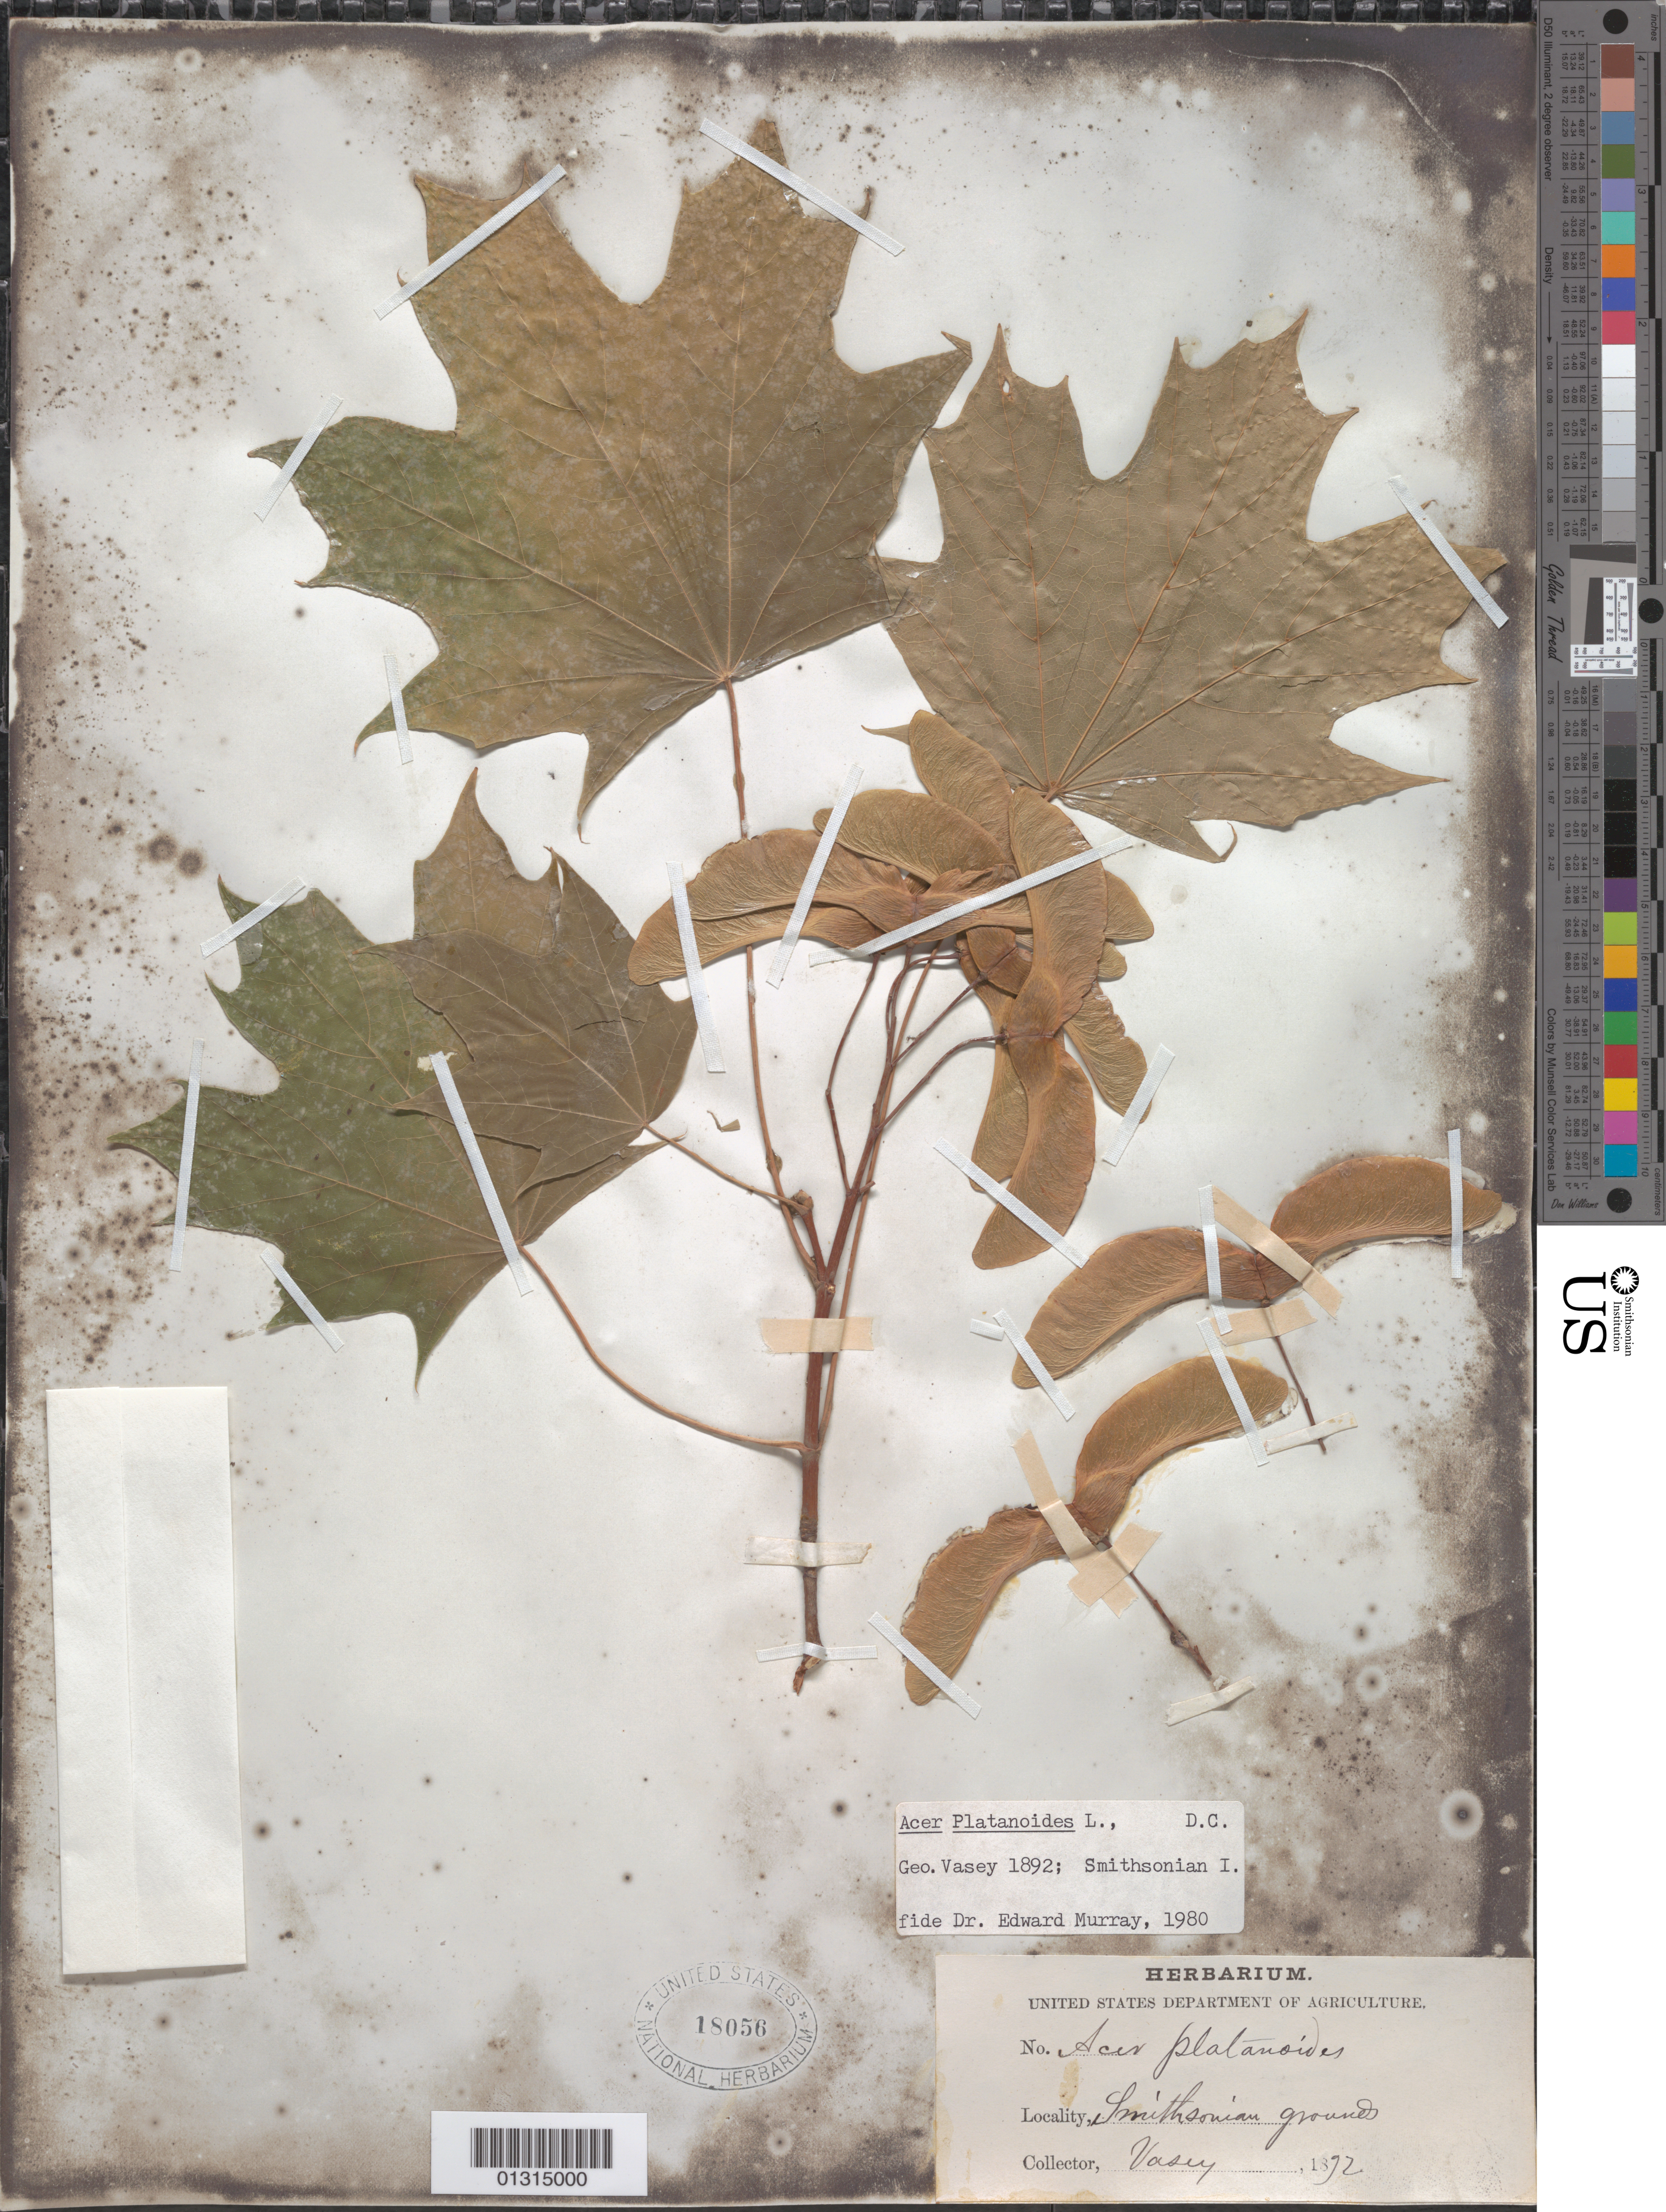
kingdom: Plantae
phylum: Tracheophyta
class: Magnoliopsida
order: Sapindales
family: Sapindaceae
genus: Acer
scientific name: Acer platanoides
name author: L.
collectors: G. S. Vasey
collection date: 1892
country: United States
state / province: District of Columbia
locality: Smithsonian Institute grounds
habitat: Cultivated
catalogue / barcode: US 18056